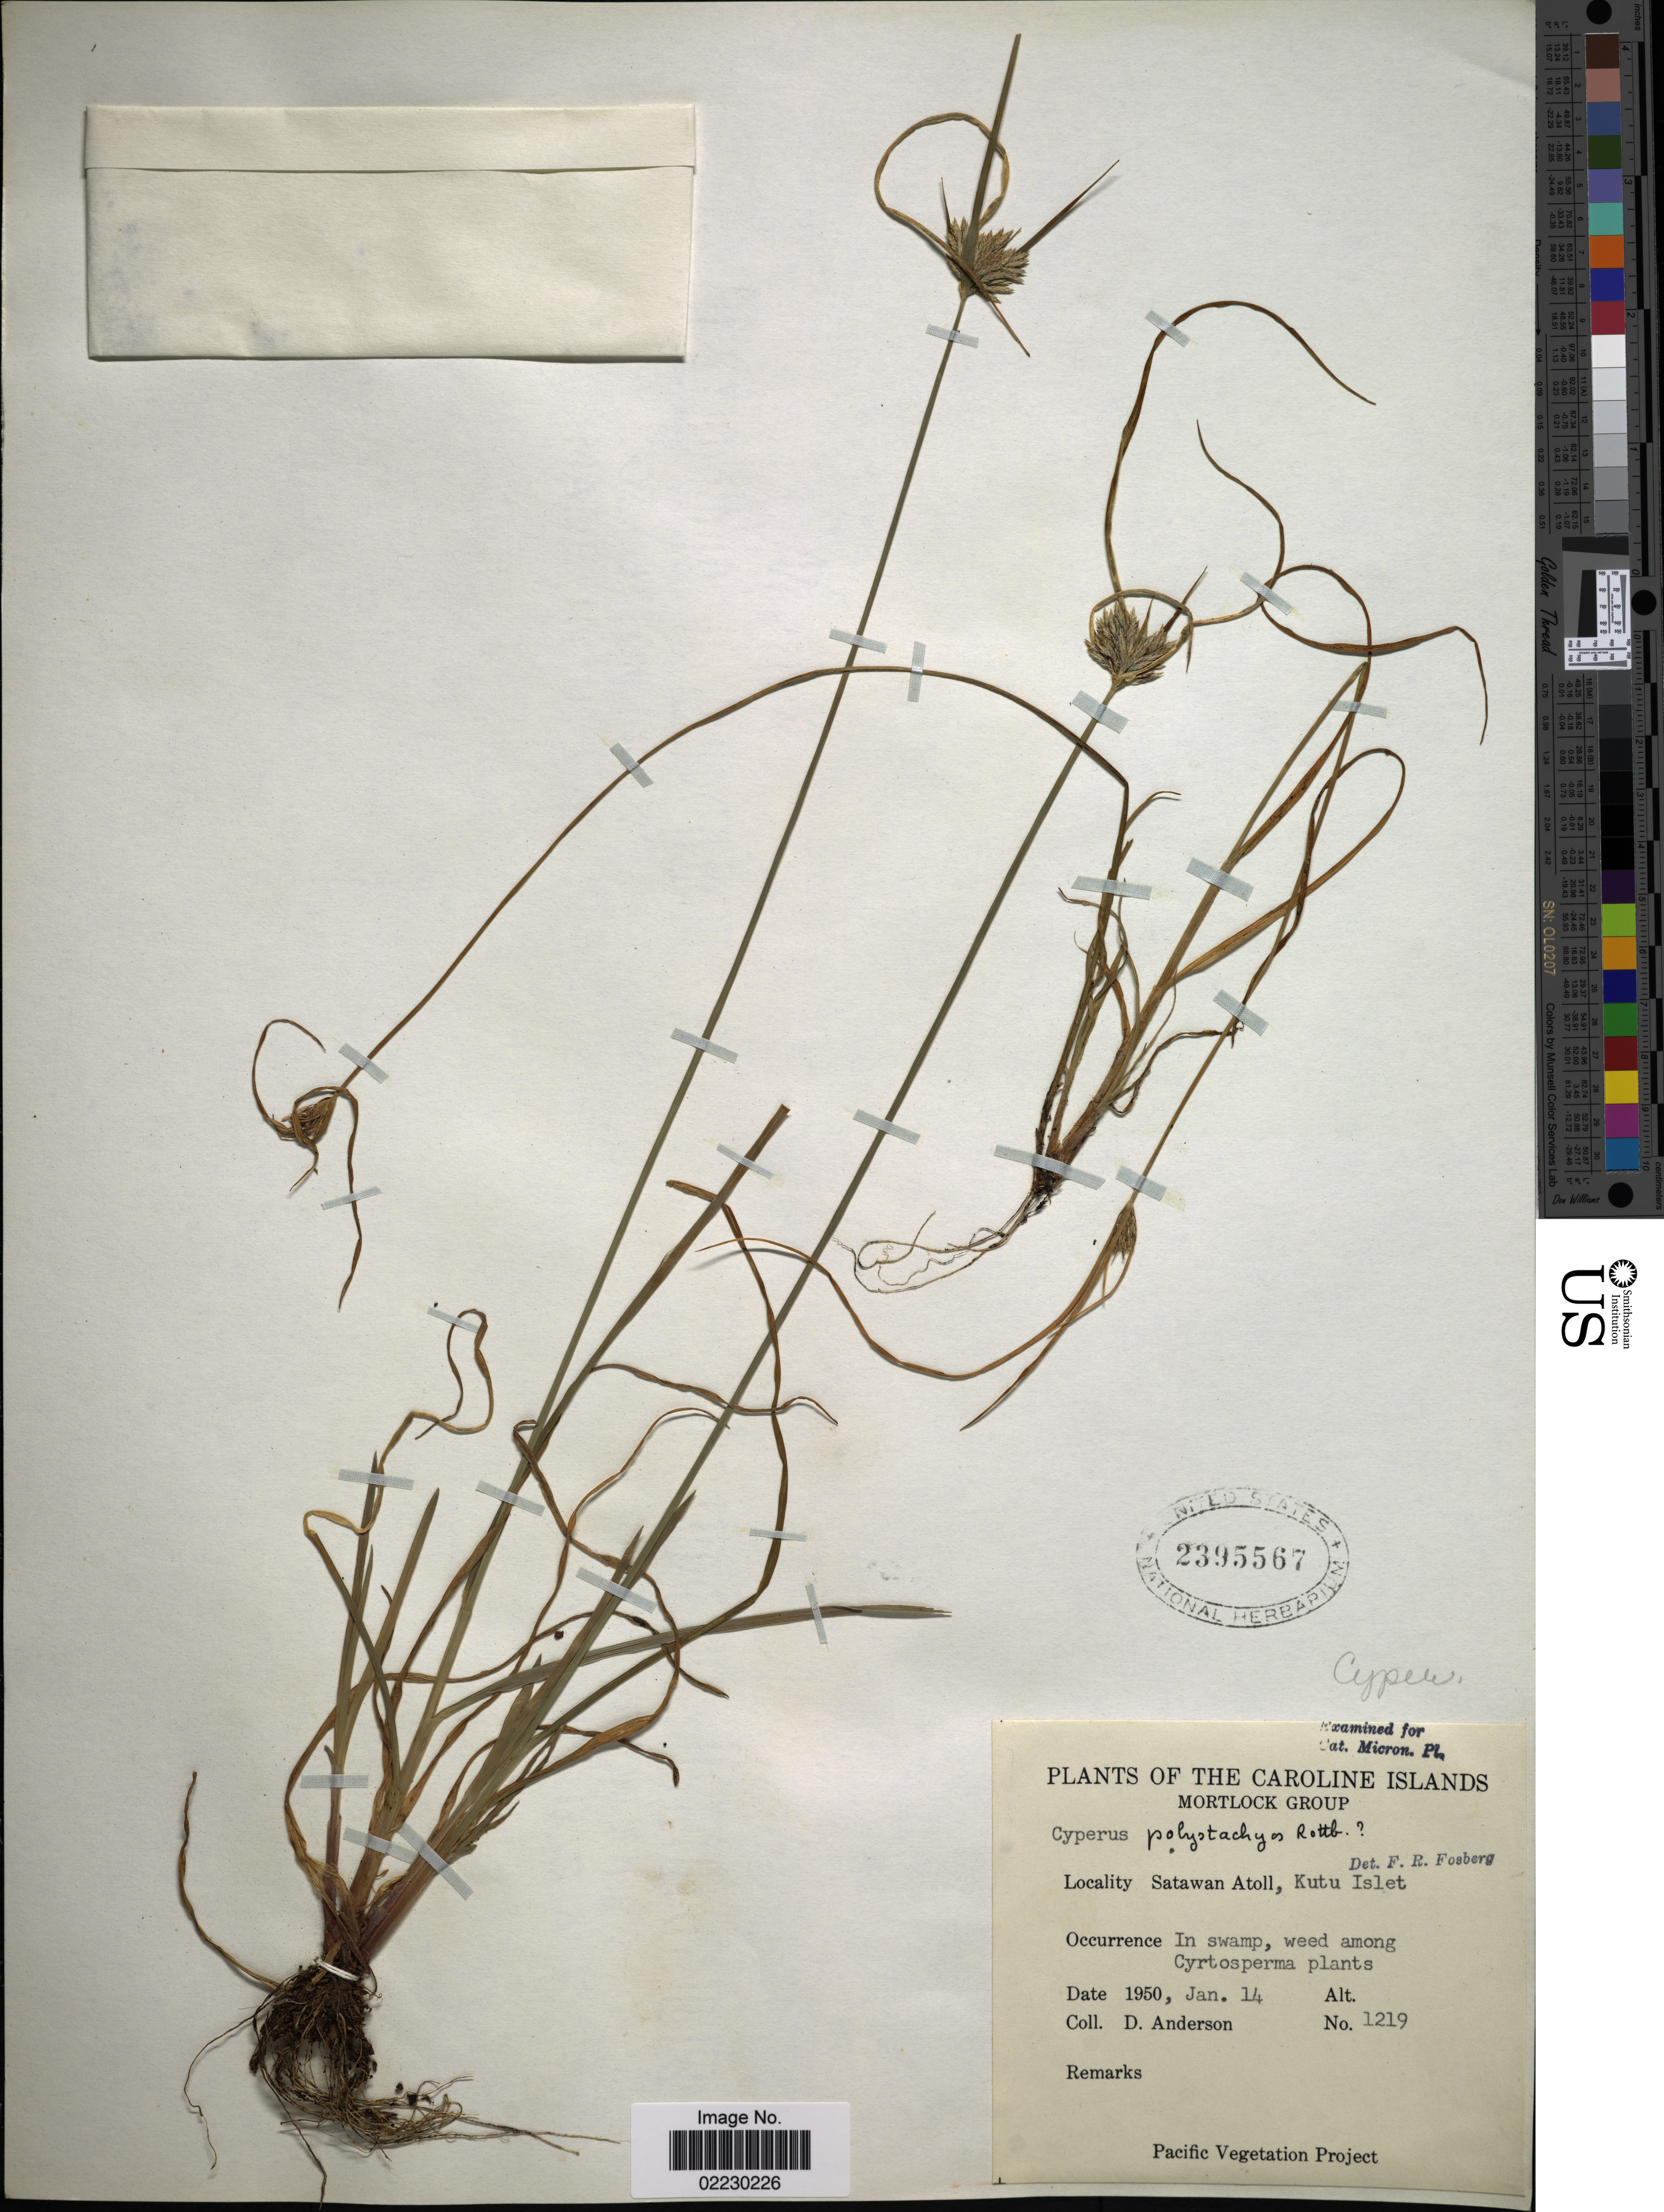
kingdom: Plantae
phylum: Tracheophyta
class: Liliopsida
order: Poales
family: Cyperaceae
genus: Cyperus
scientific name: Cyperus polystachyos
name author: Rottb.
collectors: D. Anderson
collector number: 1219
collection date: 1950-01-14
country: Micronesia, Federated States of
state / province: Truk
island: Satawan Atoll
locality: Mortlock Group, Satawan Atoll, Kutu Islet, in swamp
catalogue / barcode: US 2395567